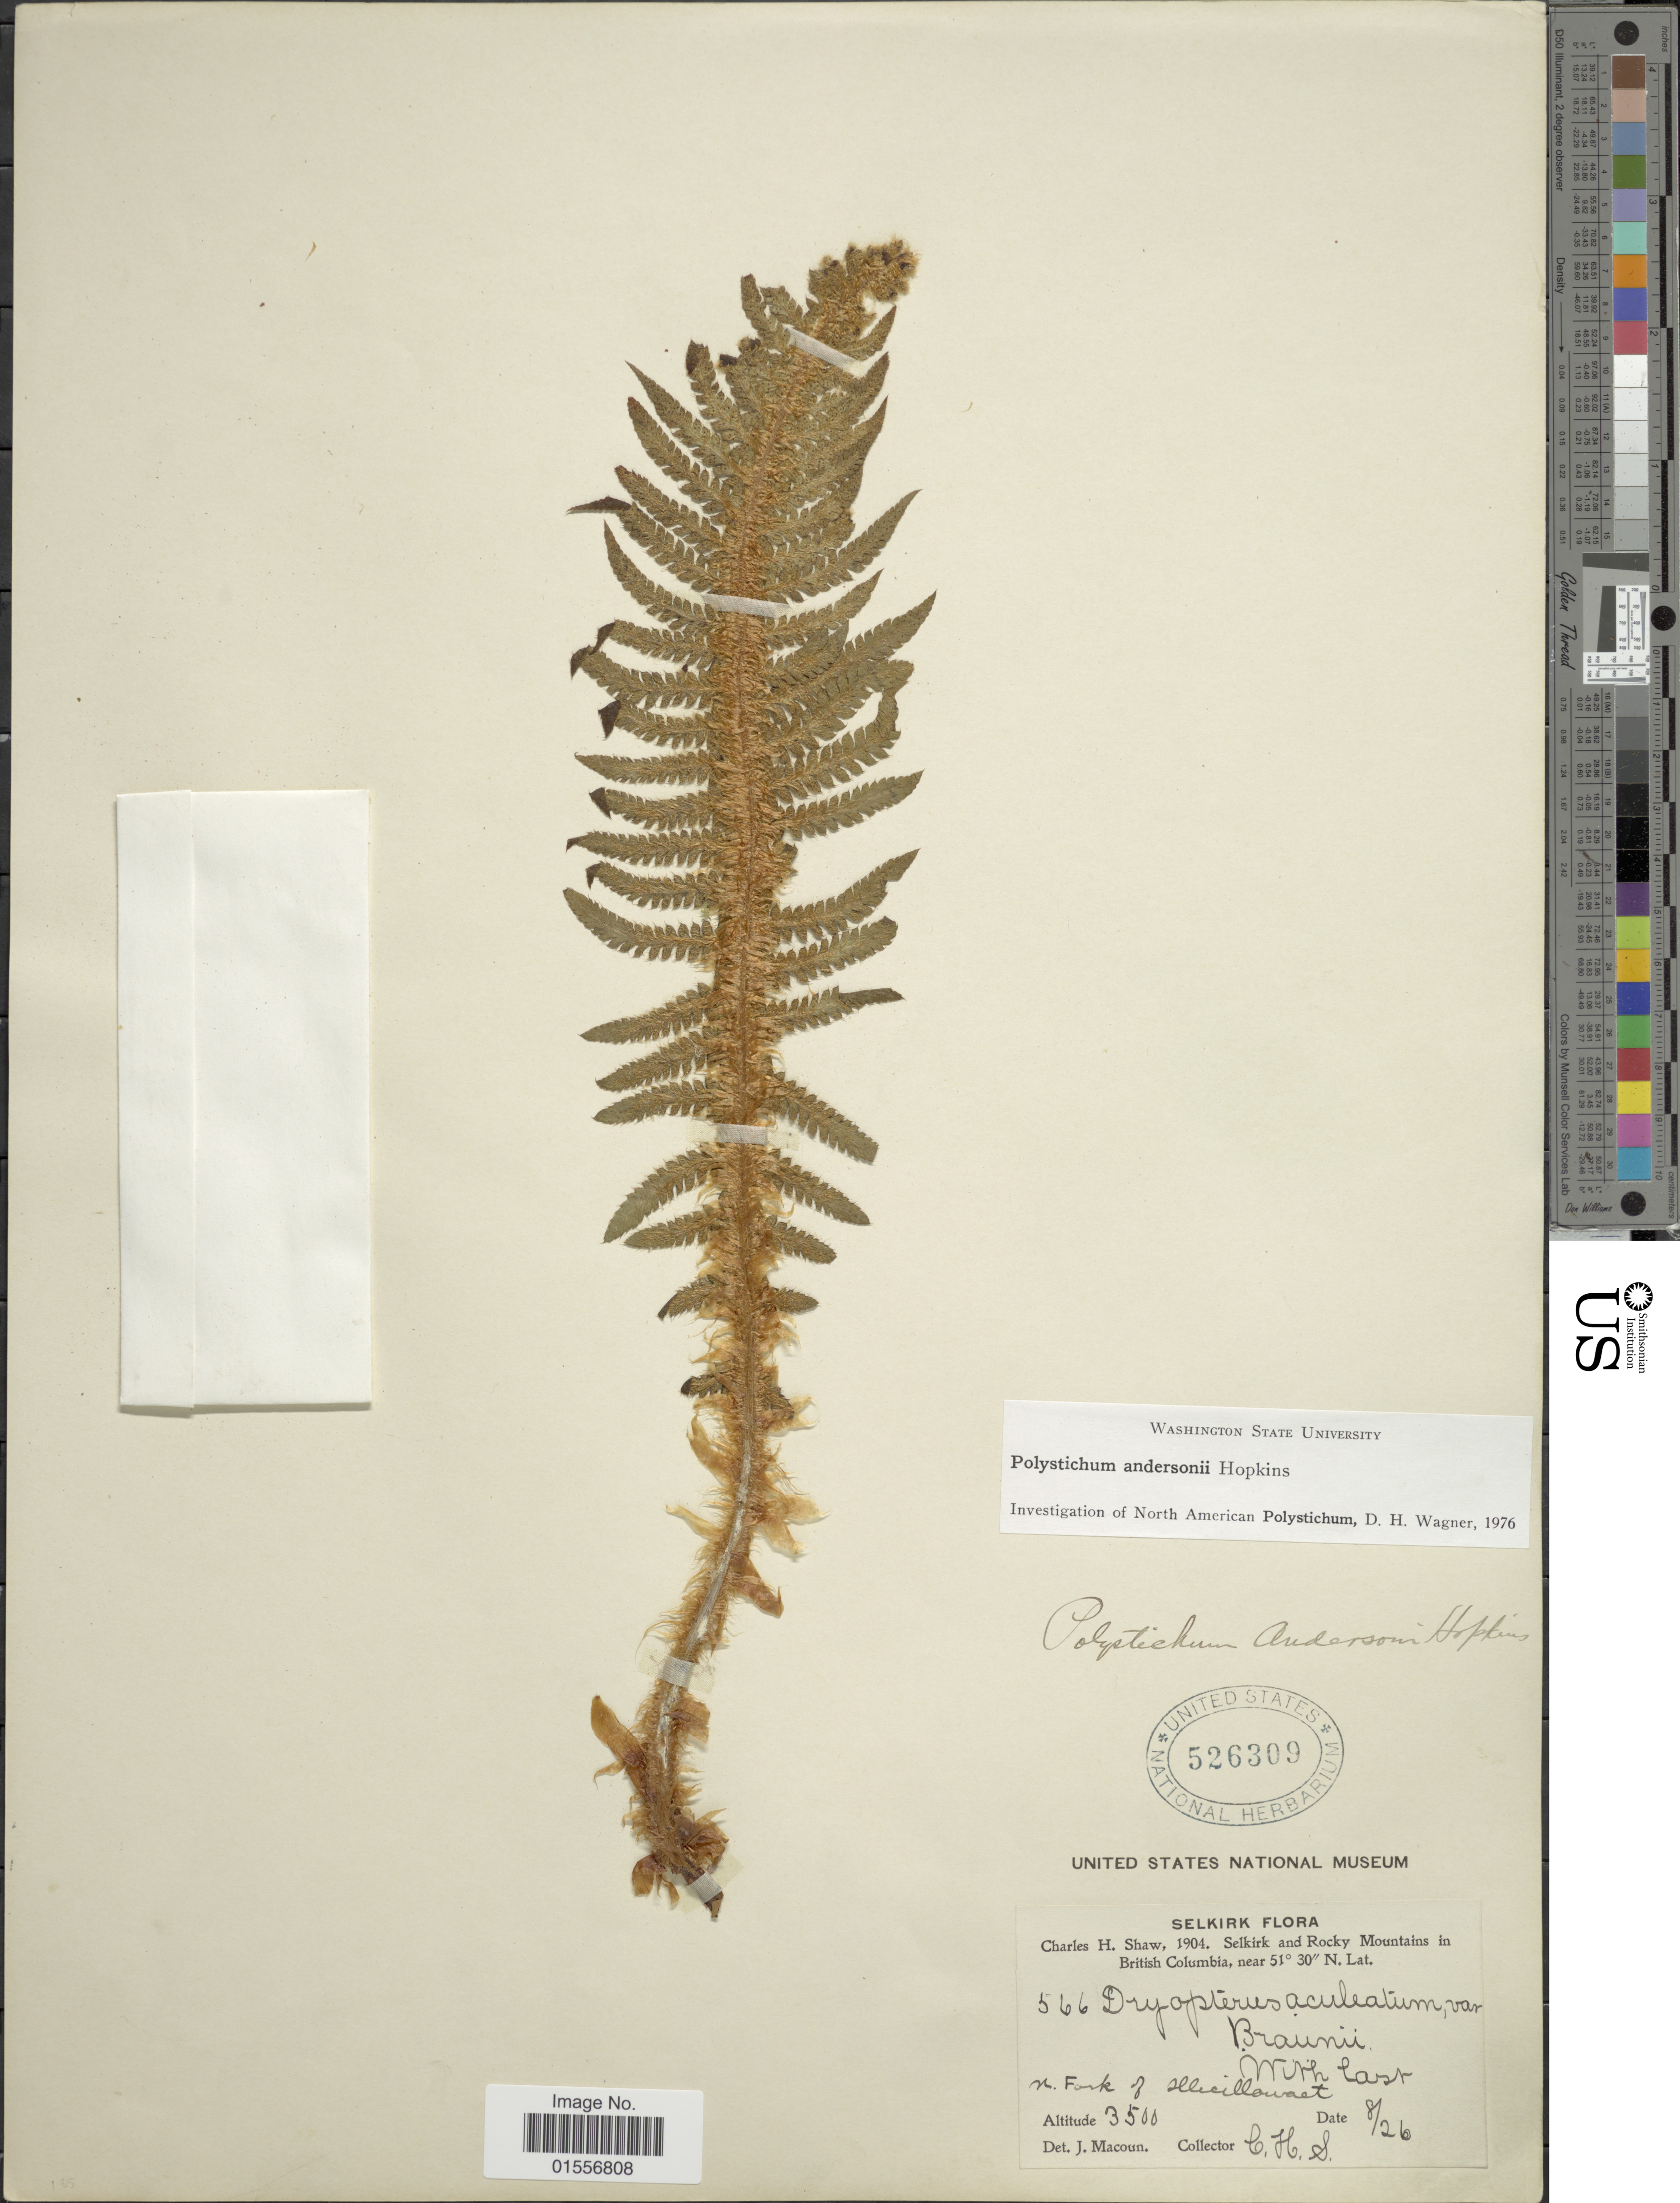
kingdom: Plantae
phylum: Tracheophyta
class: Polypodiopsida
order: Polypodiales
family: Dryopteridaceae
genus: Polystichum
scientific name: Polystichum andersonii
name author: Hopkins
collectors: C. H. Shaw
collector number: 566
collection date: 1904-08-26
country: Canada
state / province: British Columbia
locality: Selkirk and Rocky Mountains, with last N. Fork of Illecillewaet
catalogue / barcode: US 526309